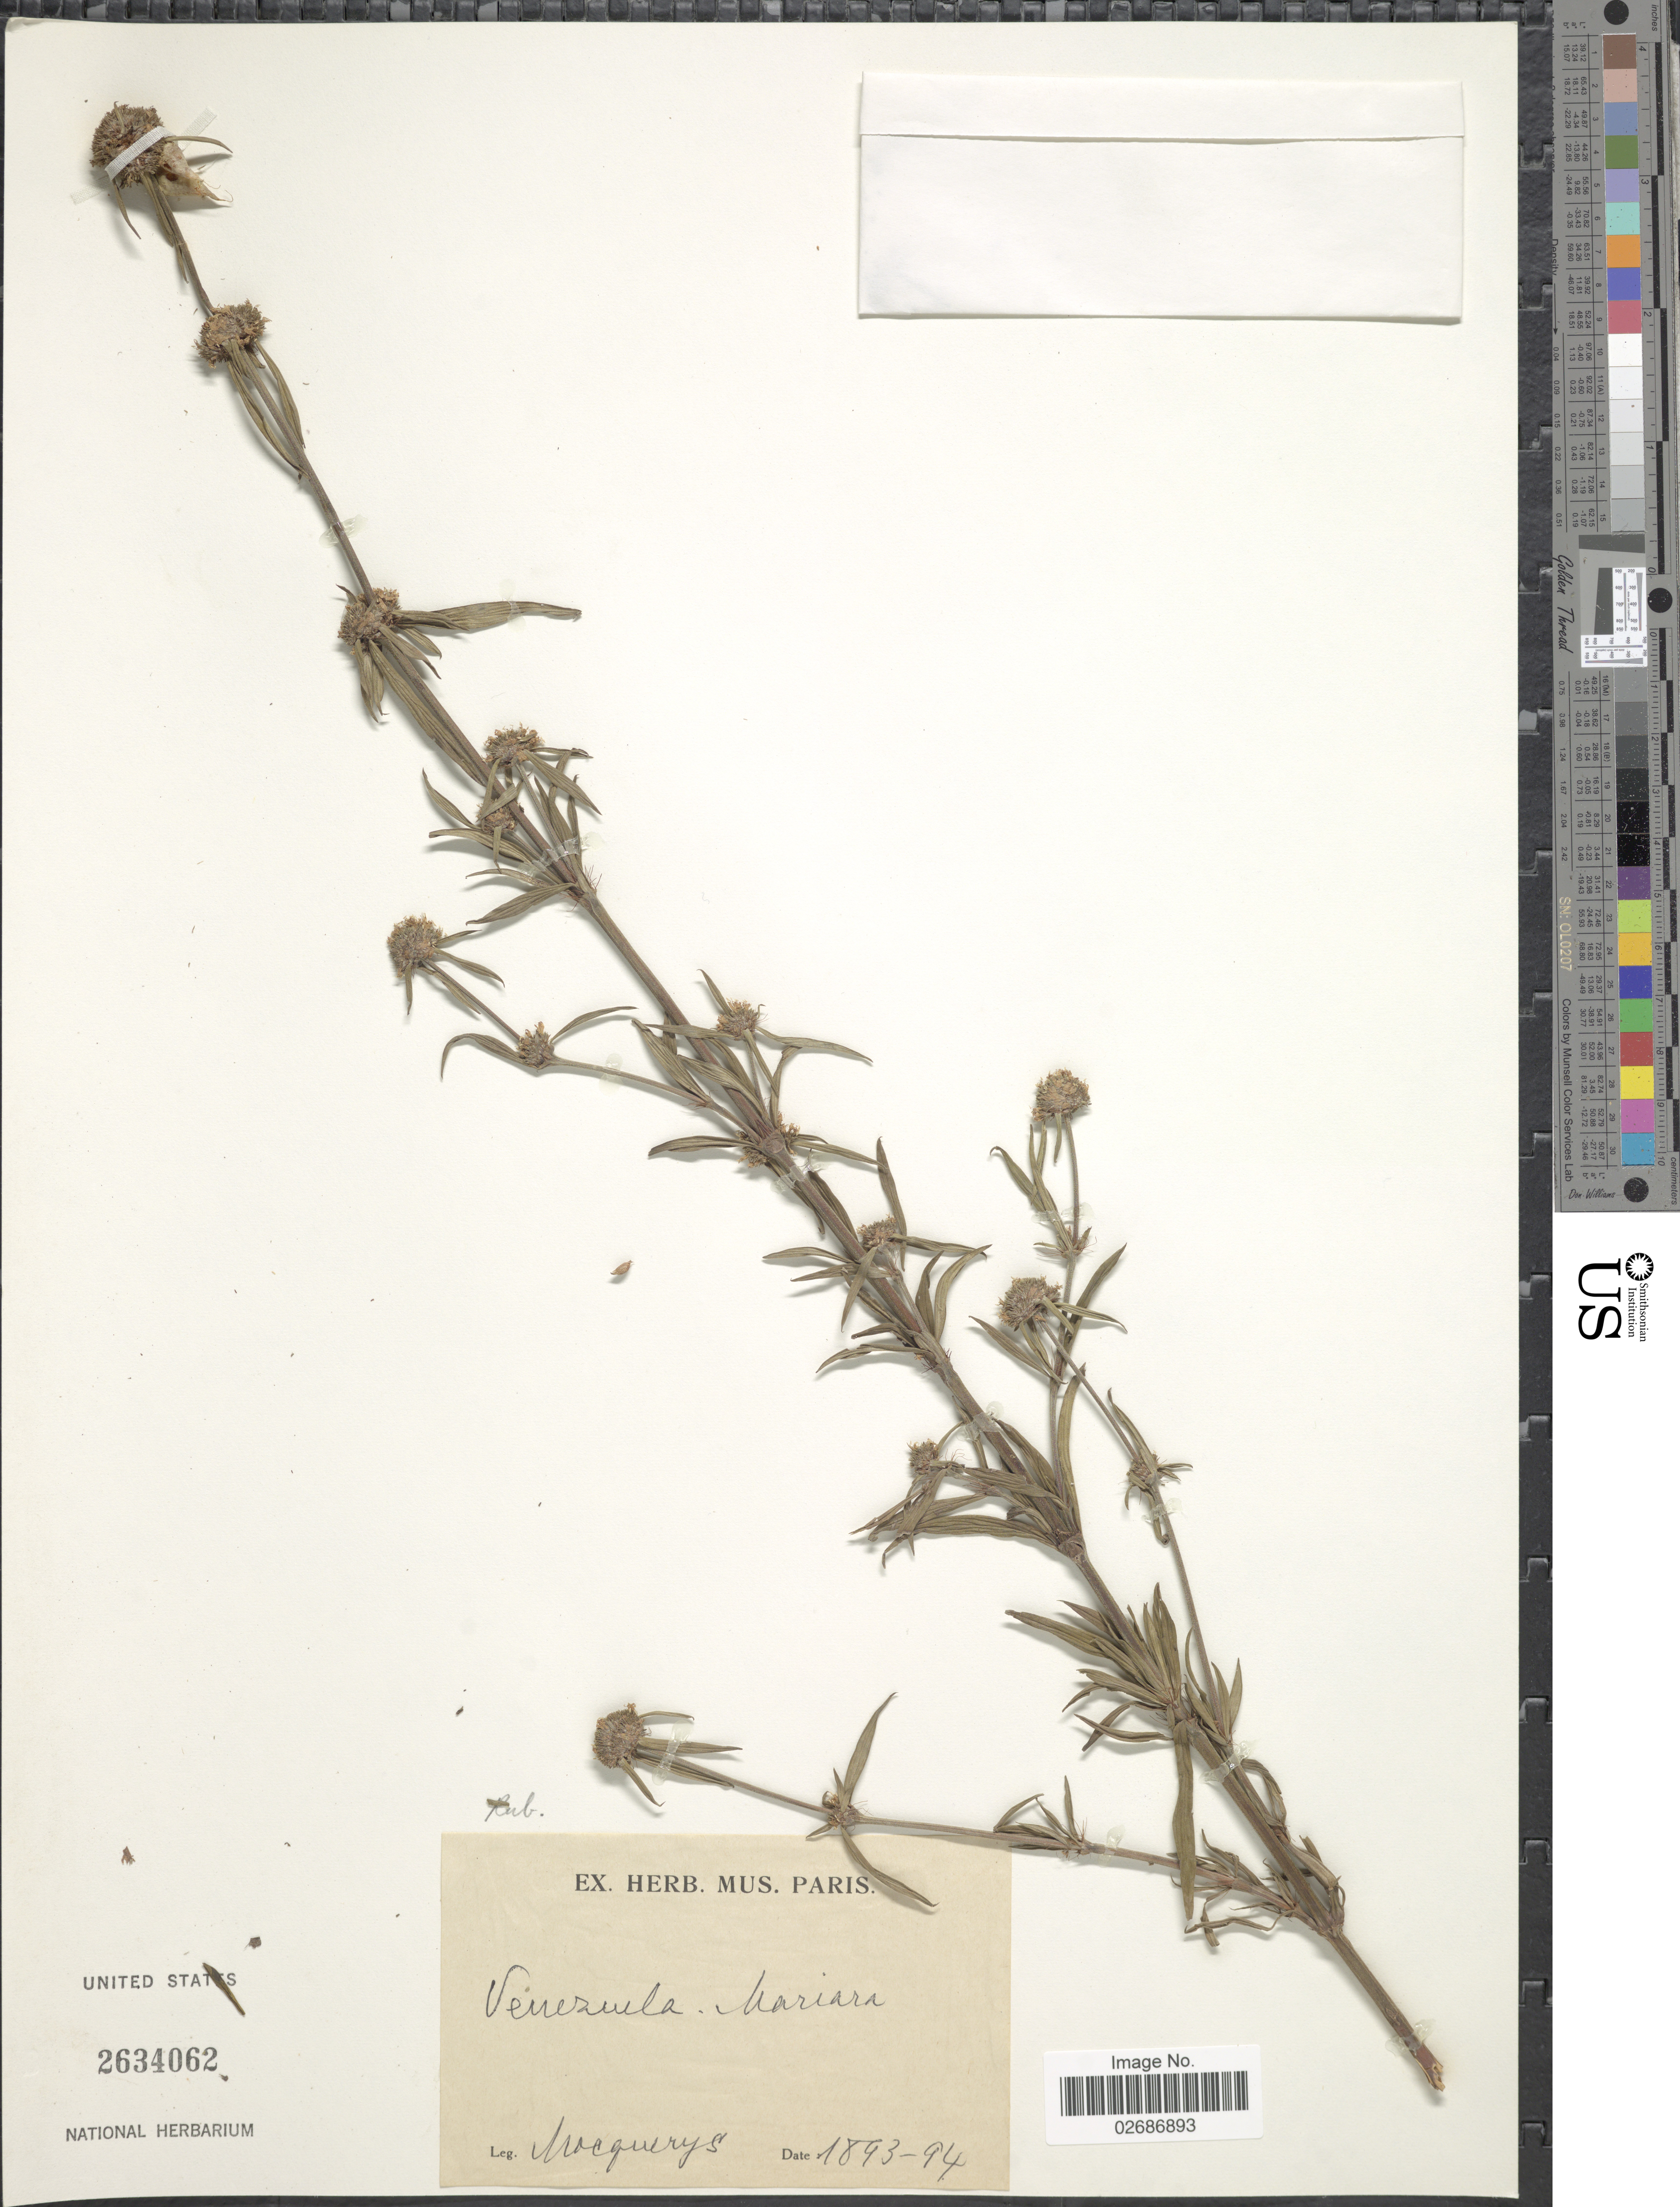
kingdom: Plantae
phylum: Tracheophyta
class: Magnoliopsida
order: Gentianales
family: Rubiaceae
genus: Borreria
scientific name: Borreria suaveolens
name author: G. Mey.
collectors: A. Mocquerys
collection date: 1893/1894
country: Venezuela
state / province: Carabobo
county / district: Diego Ibarra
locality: Mariara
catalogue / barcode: US 2634062